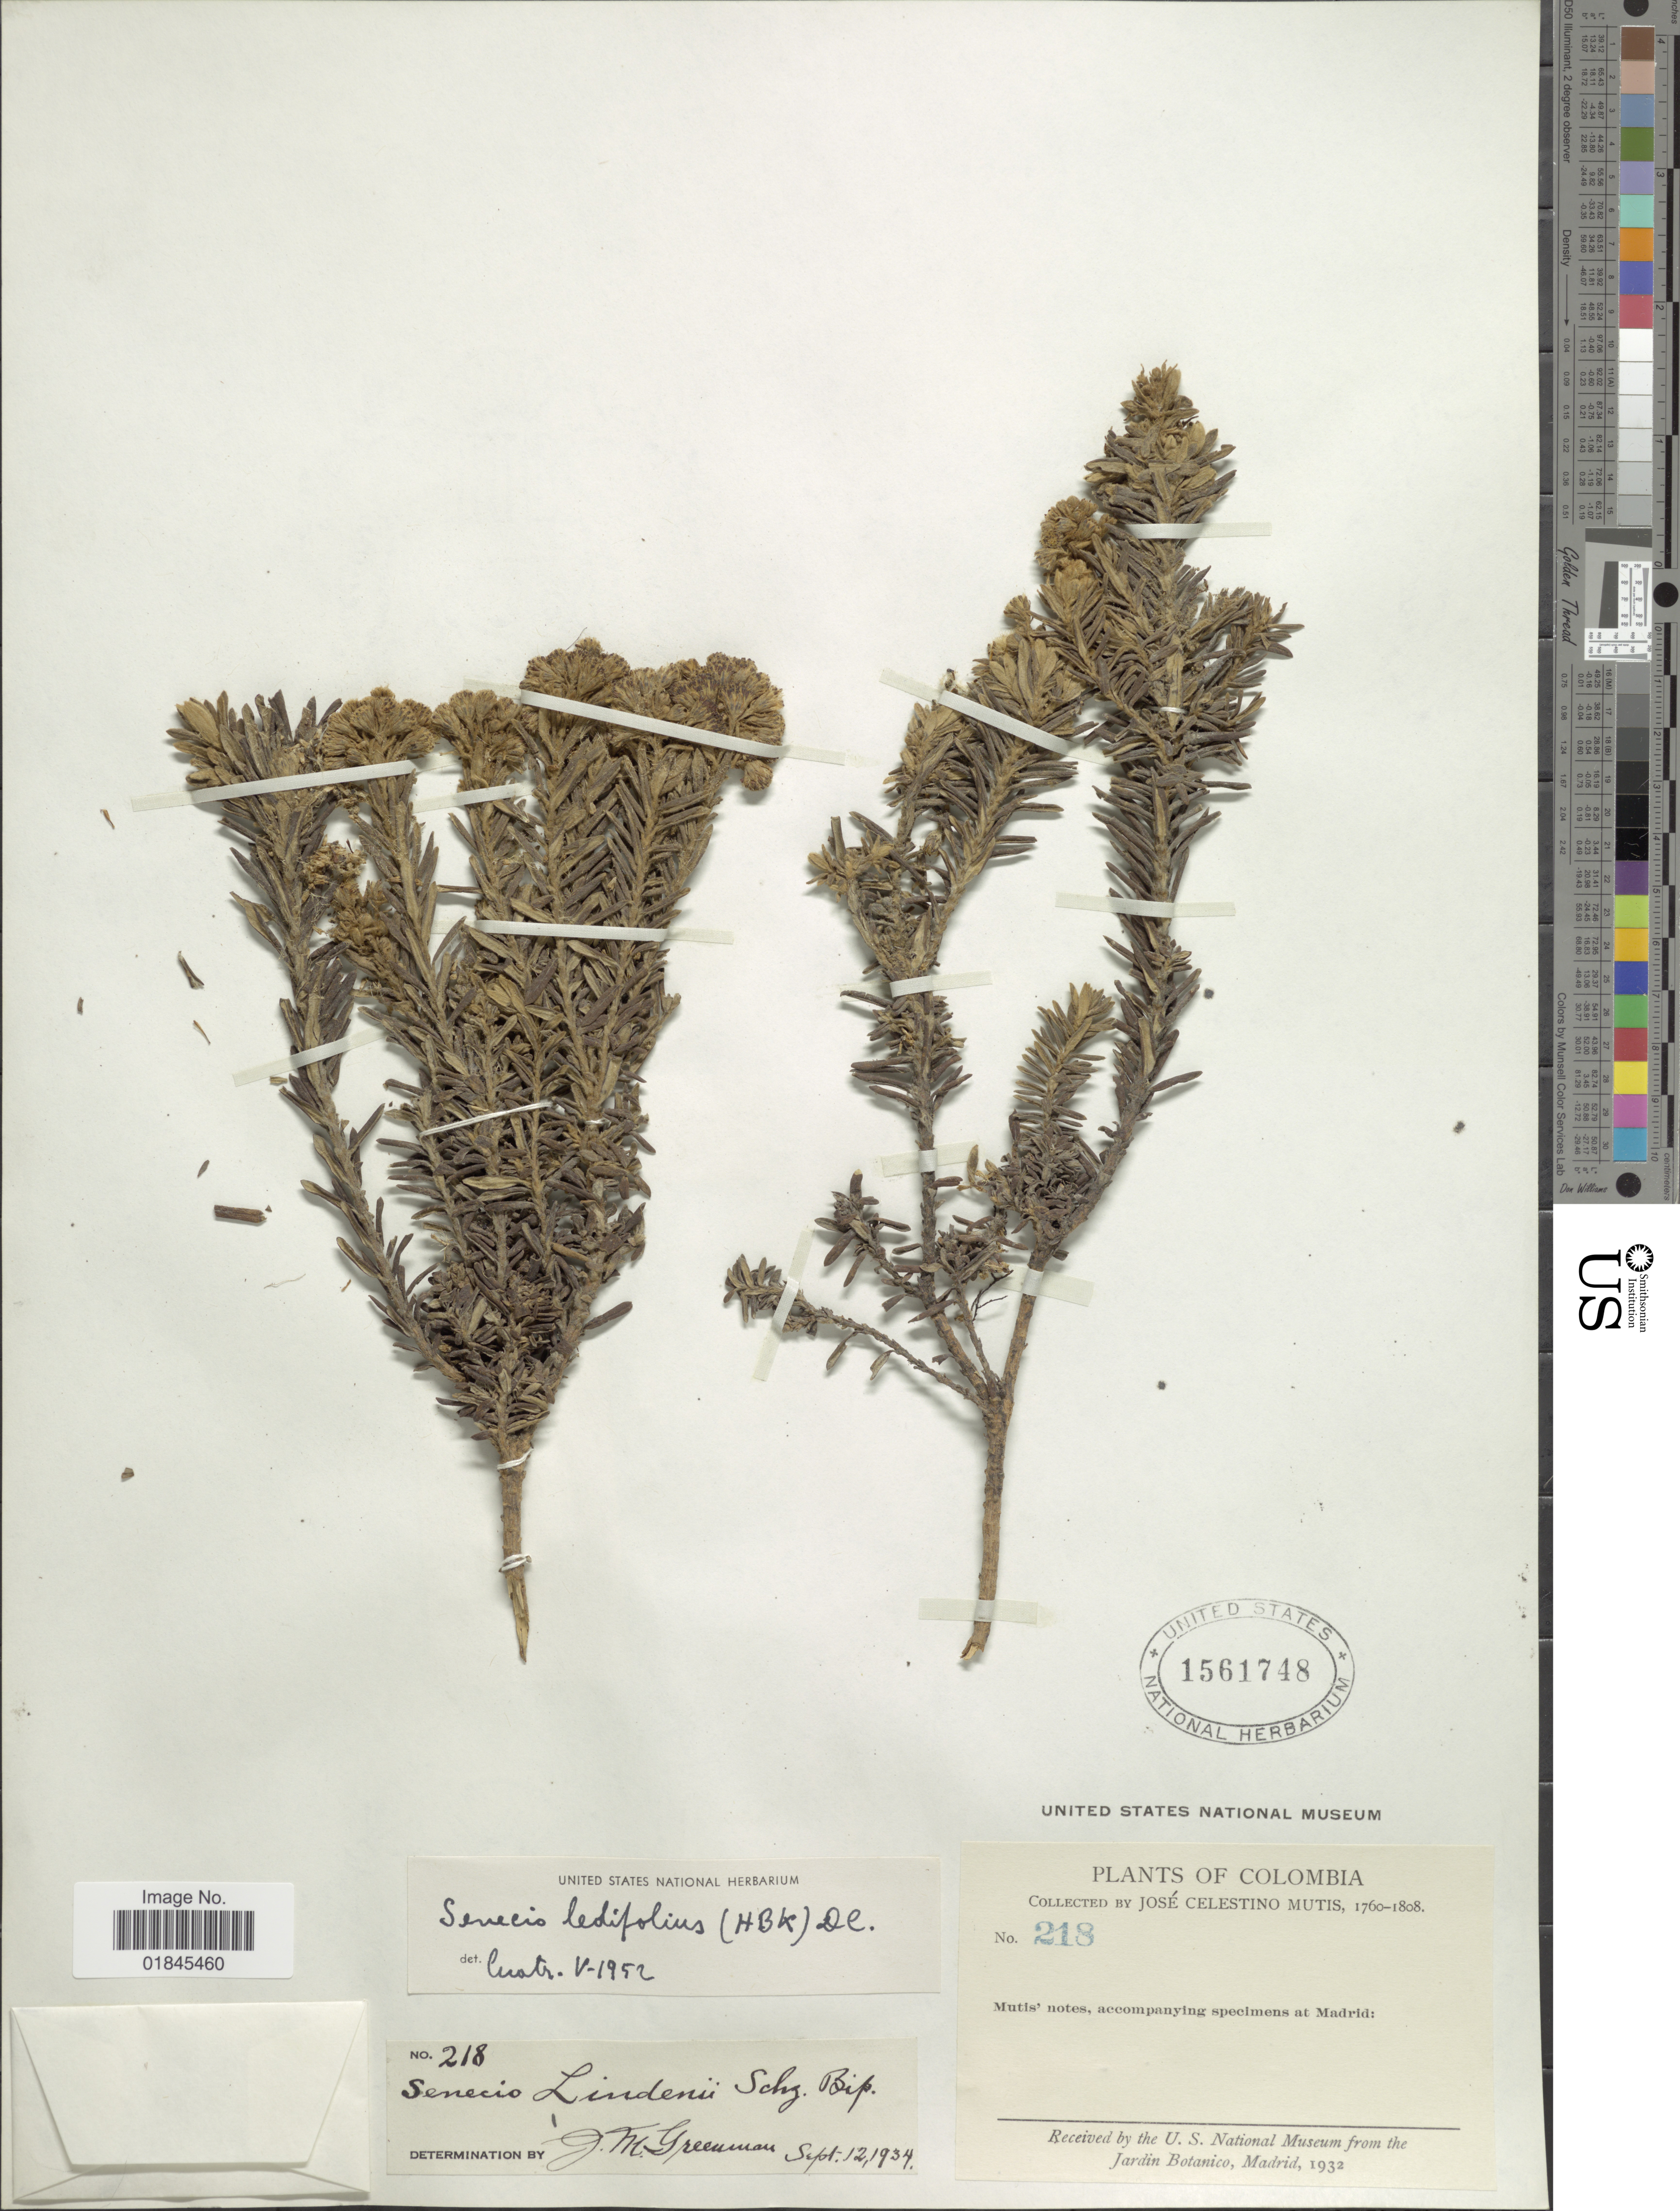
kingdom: Plantae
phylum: Tracheophyta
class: Magnoliopsida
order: Asterales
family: Asteraceae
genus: Pentacalia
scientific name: Pentacalia ledifolia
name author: (Kunth) Cuatrec.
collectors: J. C. B. Mutis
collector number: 218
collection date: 1760/1808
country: Colombia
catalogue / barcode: US 1561748